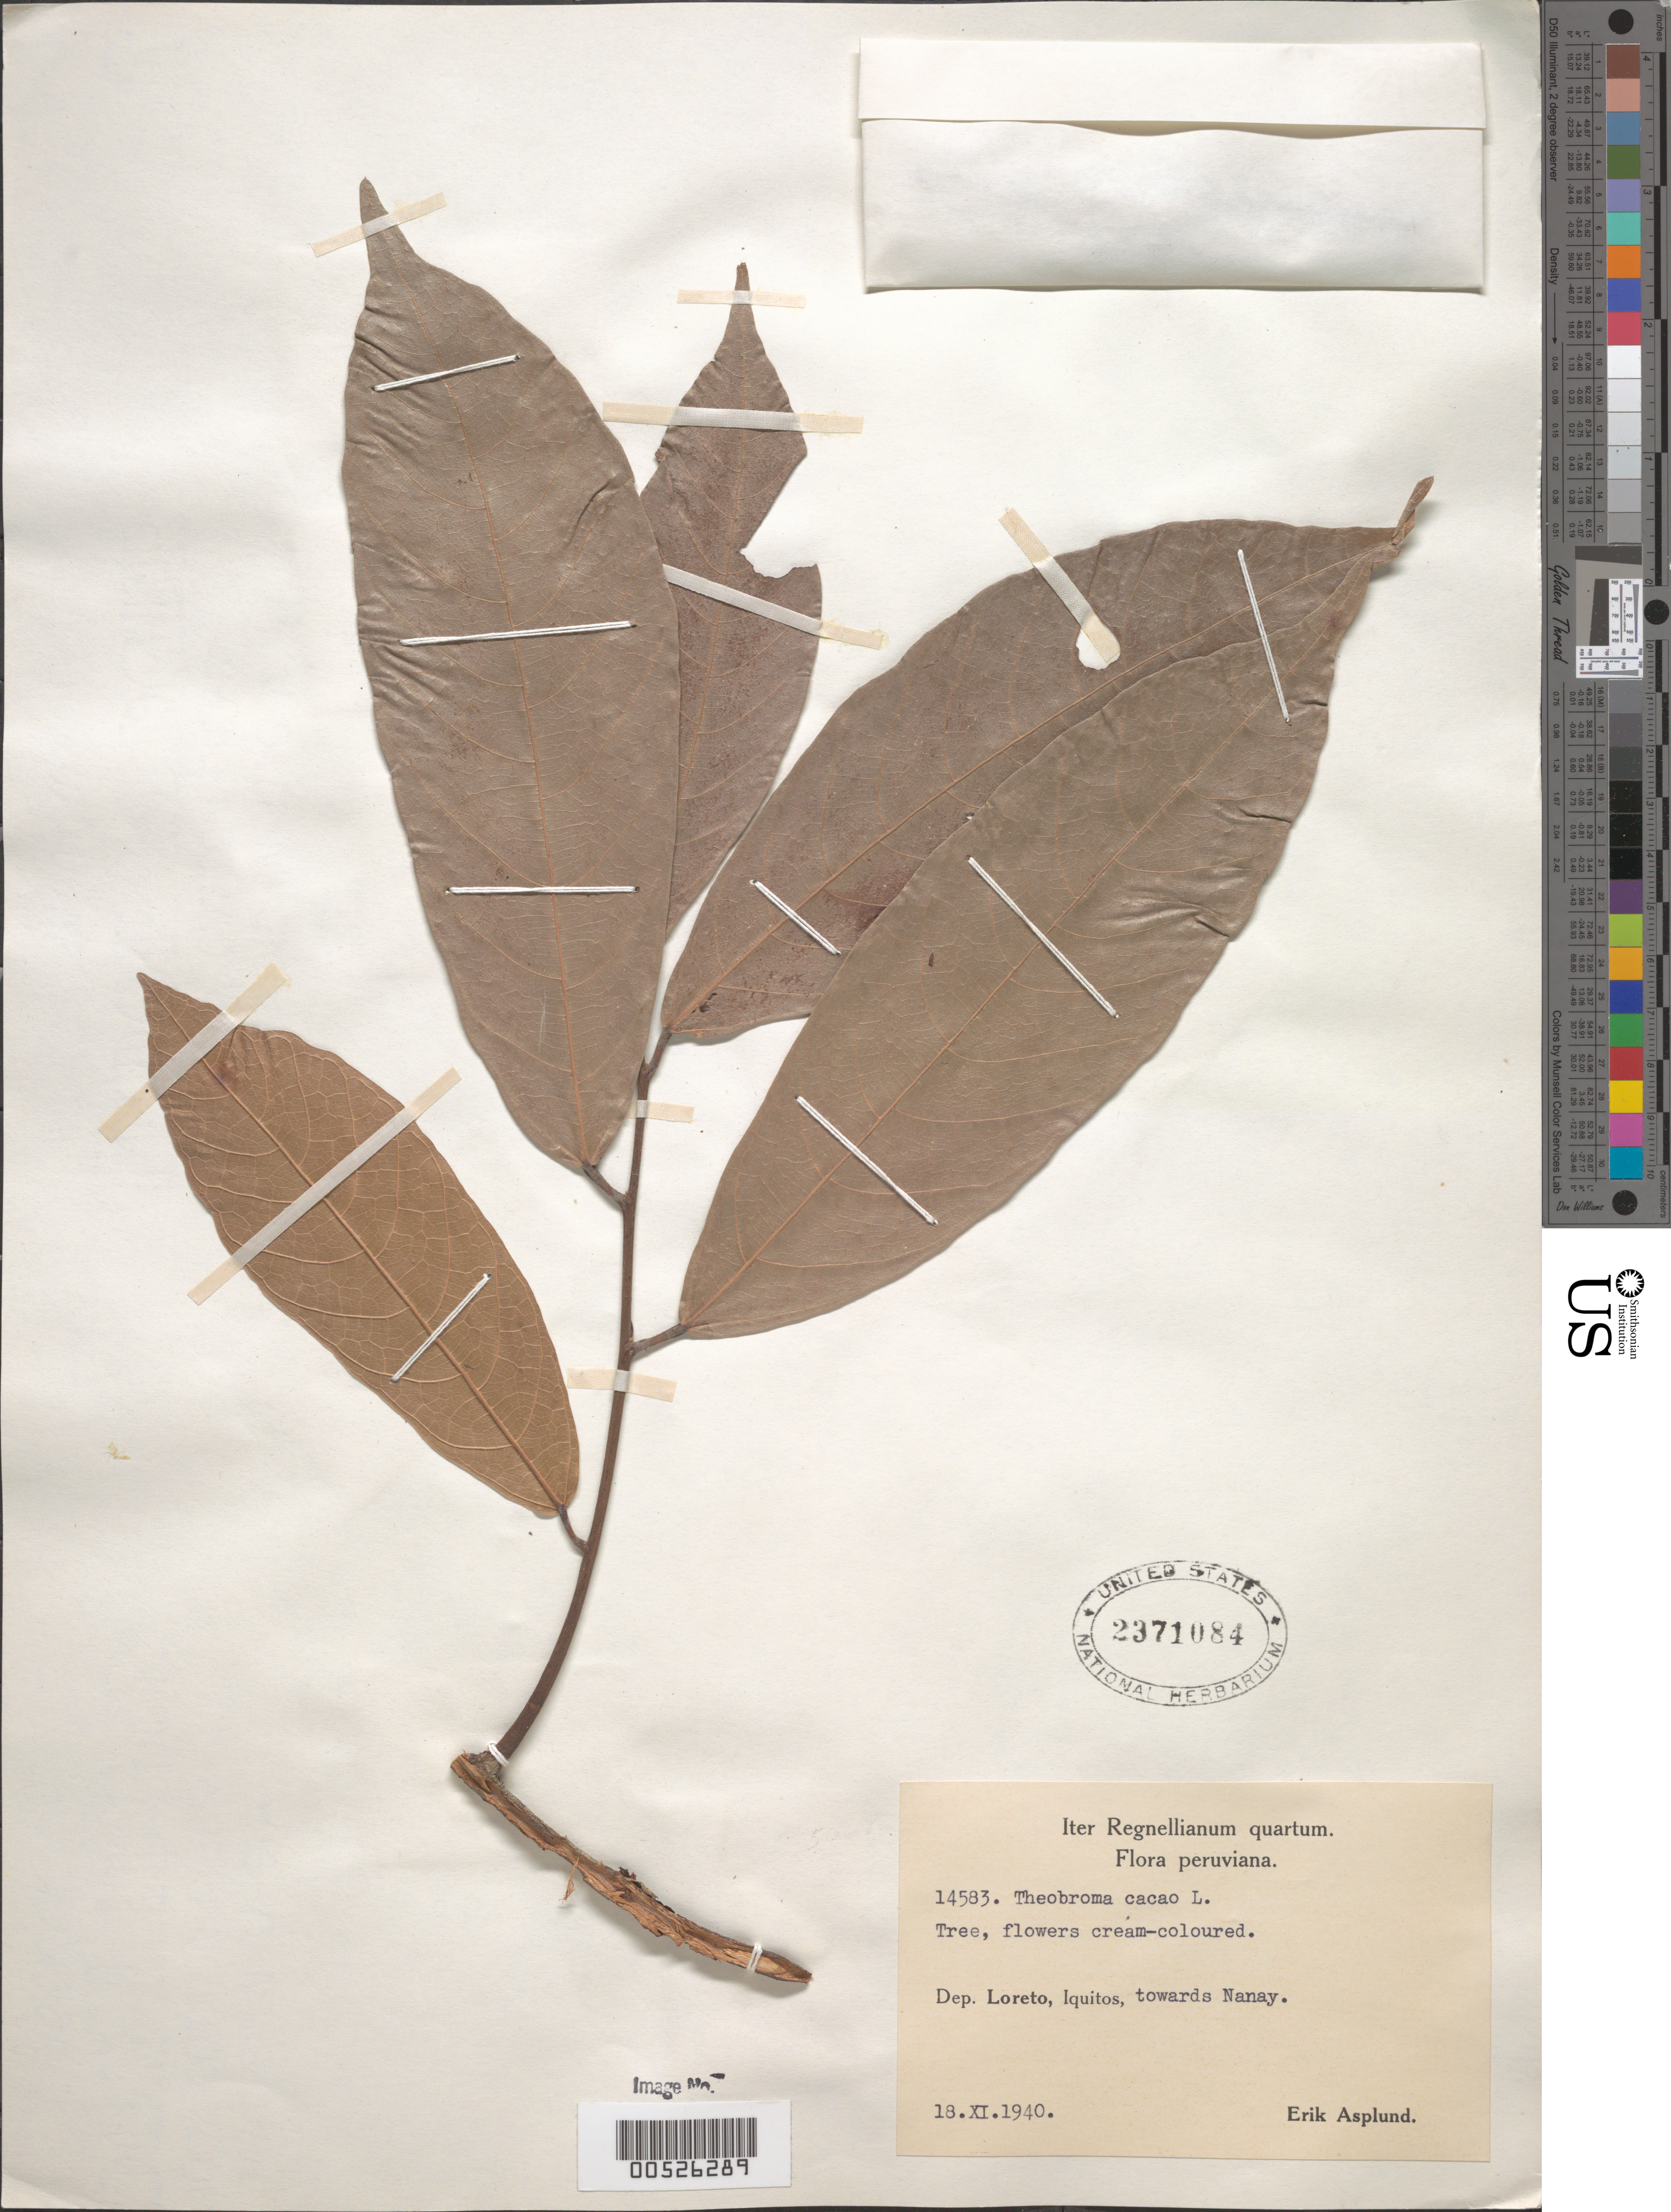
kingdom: Plantae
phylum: Tracheophyta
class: Magnoliopsida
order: Malvales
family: Malvaceae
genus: Theobroma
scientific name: Theobroma cacao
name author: L.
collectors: E. Asplund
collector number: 14583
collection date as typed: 18 Nov 1940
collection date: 1940-11-18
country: Peru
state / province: Loreto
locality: Iquitos, towards Nanay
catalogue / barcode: US 2371087